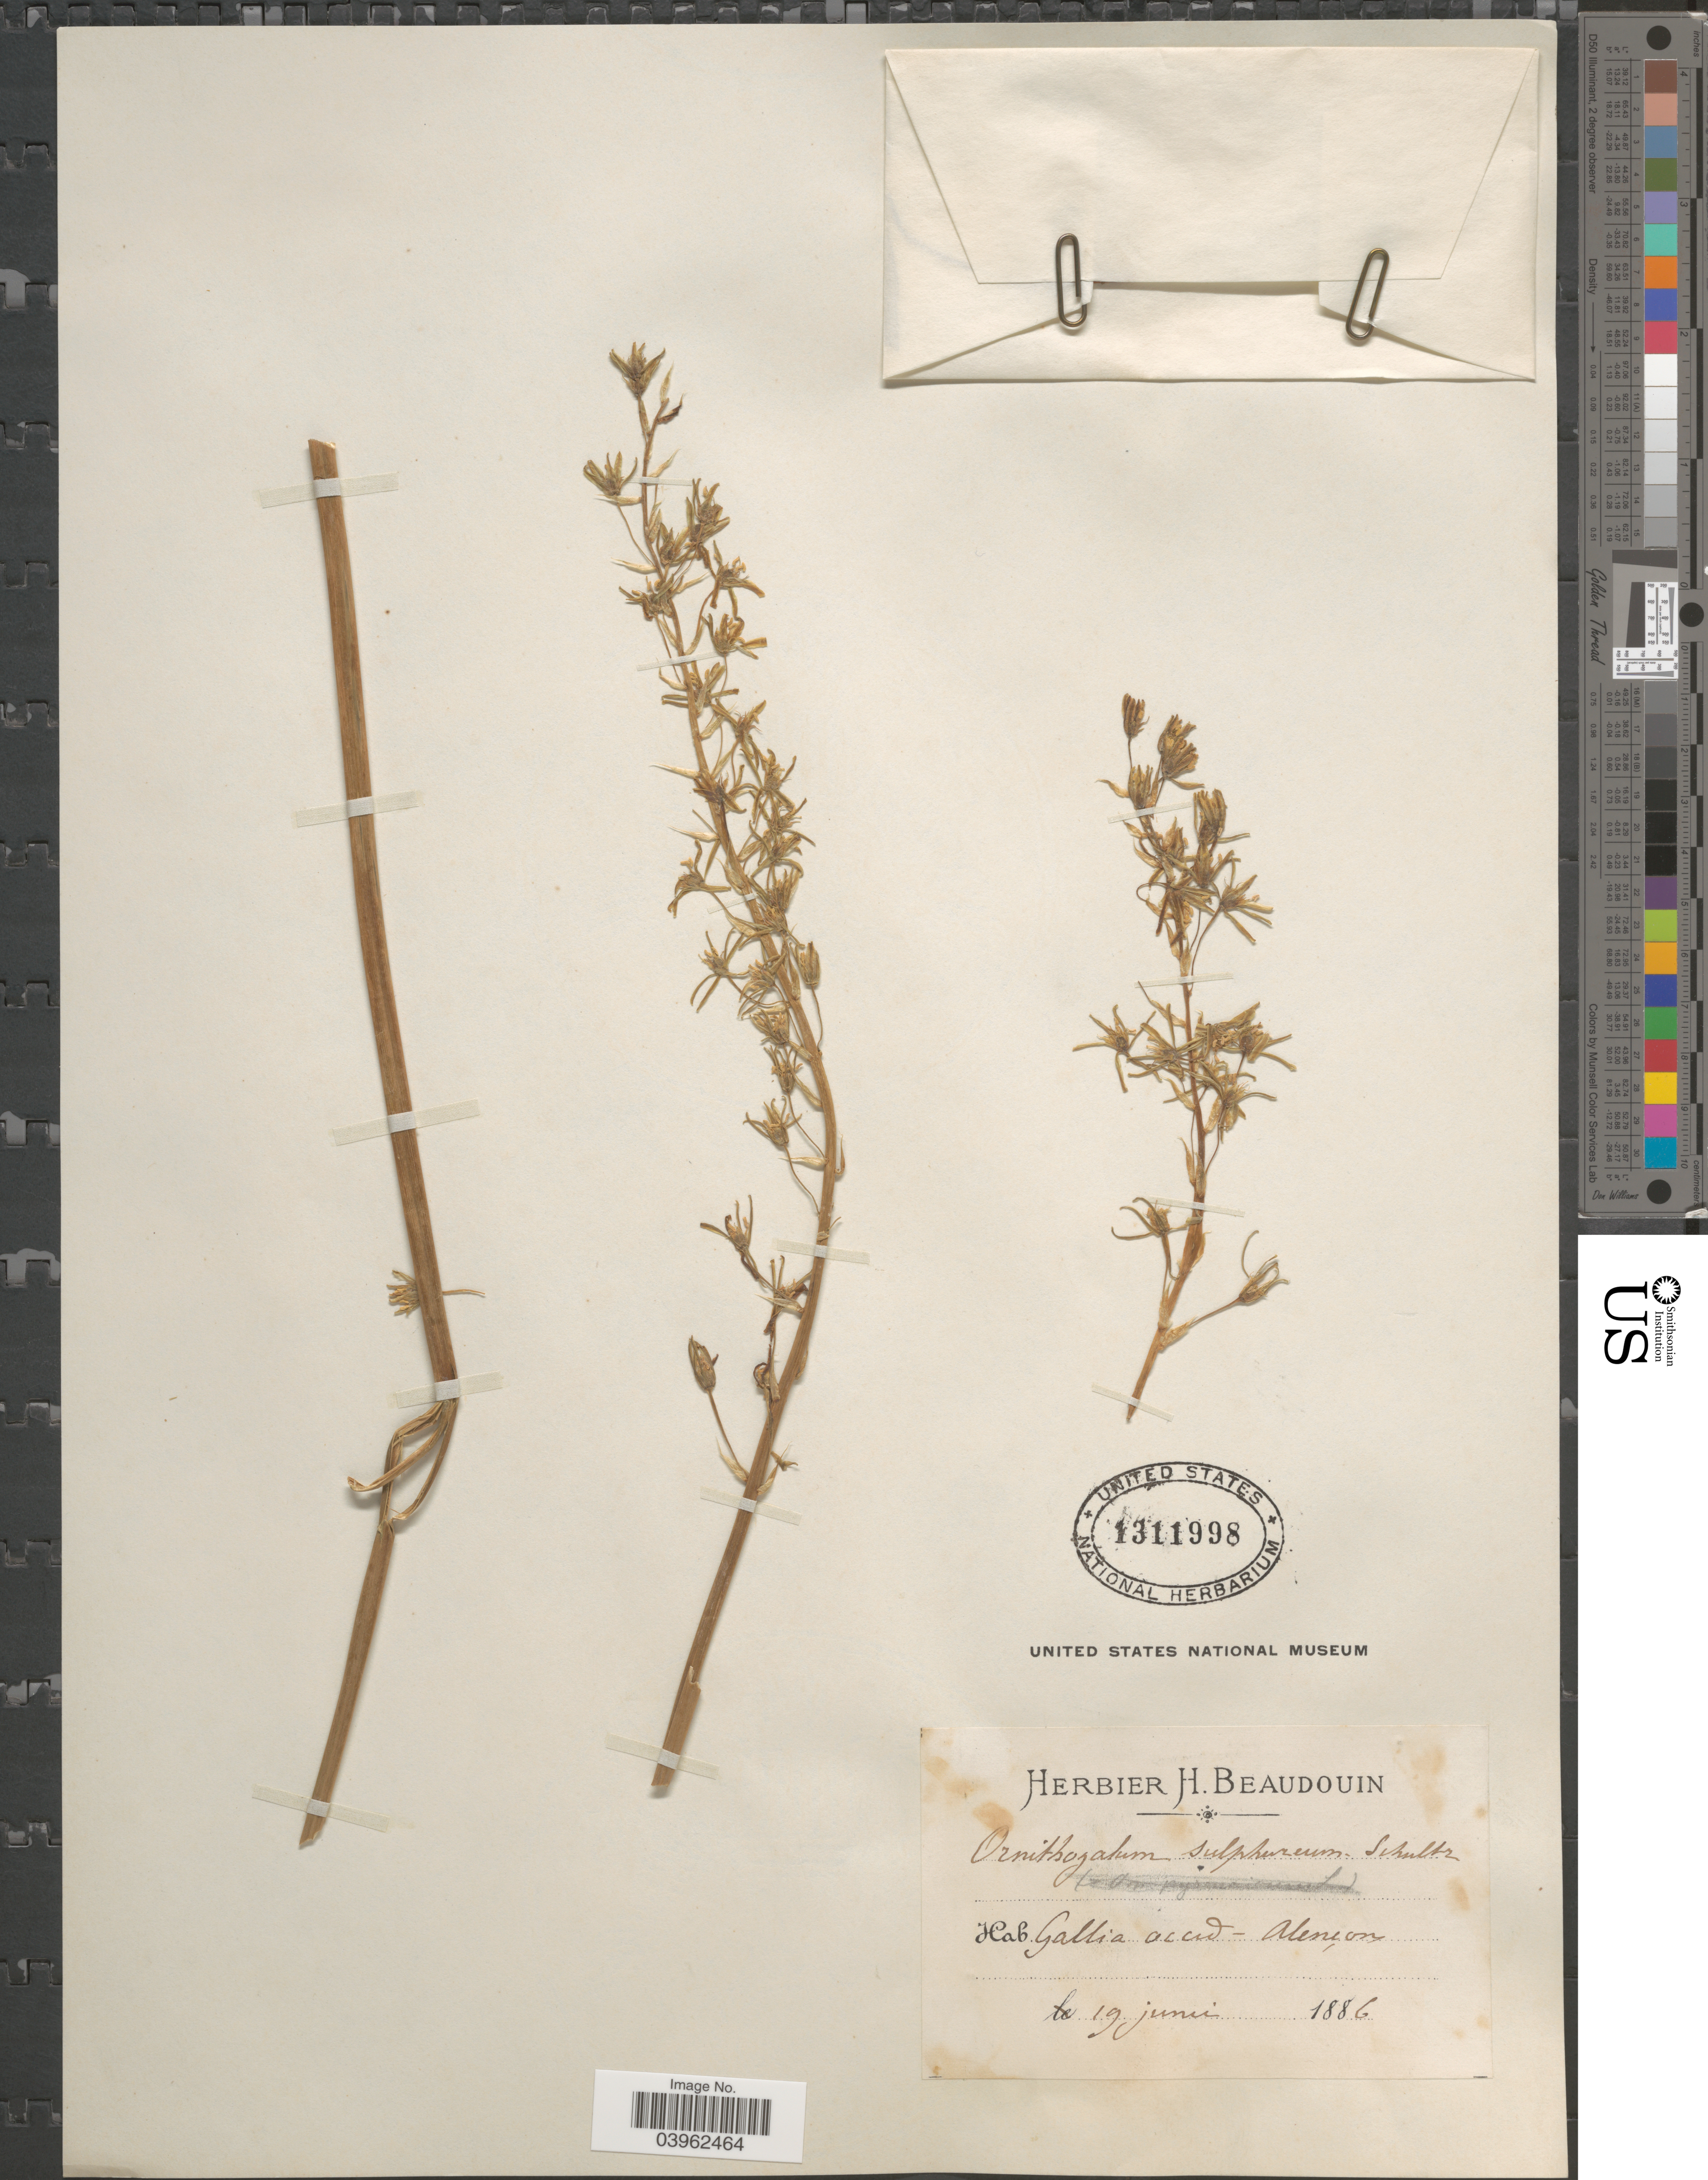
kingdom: Plantae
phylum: Tracheophyta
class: Liliopsida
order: Asparagales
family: Asparagaceae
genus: Ornithogalum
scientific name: Ornithogalum sulphureum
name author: (Waldst. & Kit.) Schult. & Schult. f.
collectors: ex herb. H. Beaudouin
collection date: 1886-06-19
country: France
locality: Gallia occid - Alencon.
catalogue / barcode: US 1311998